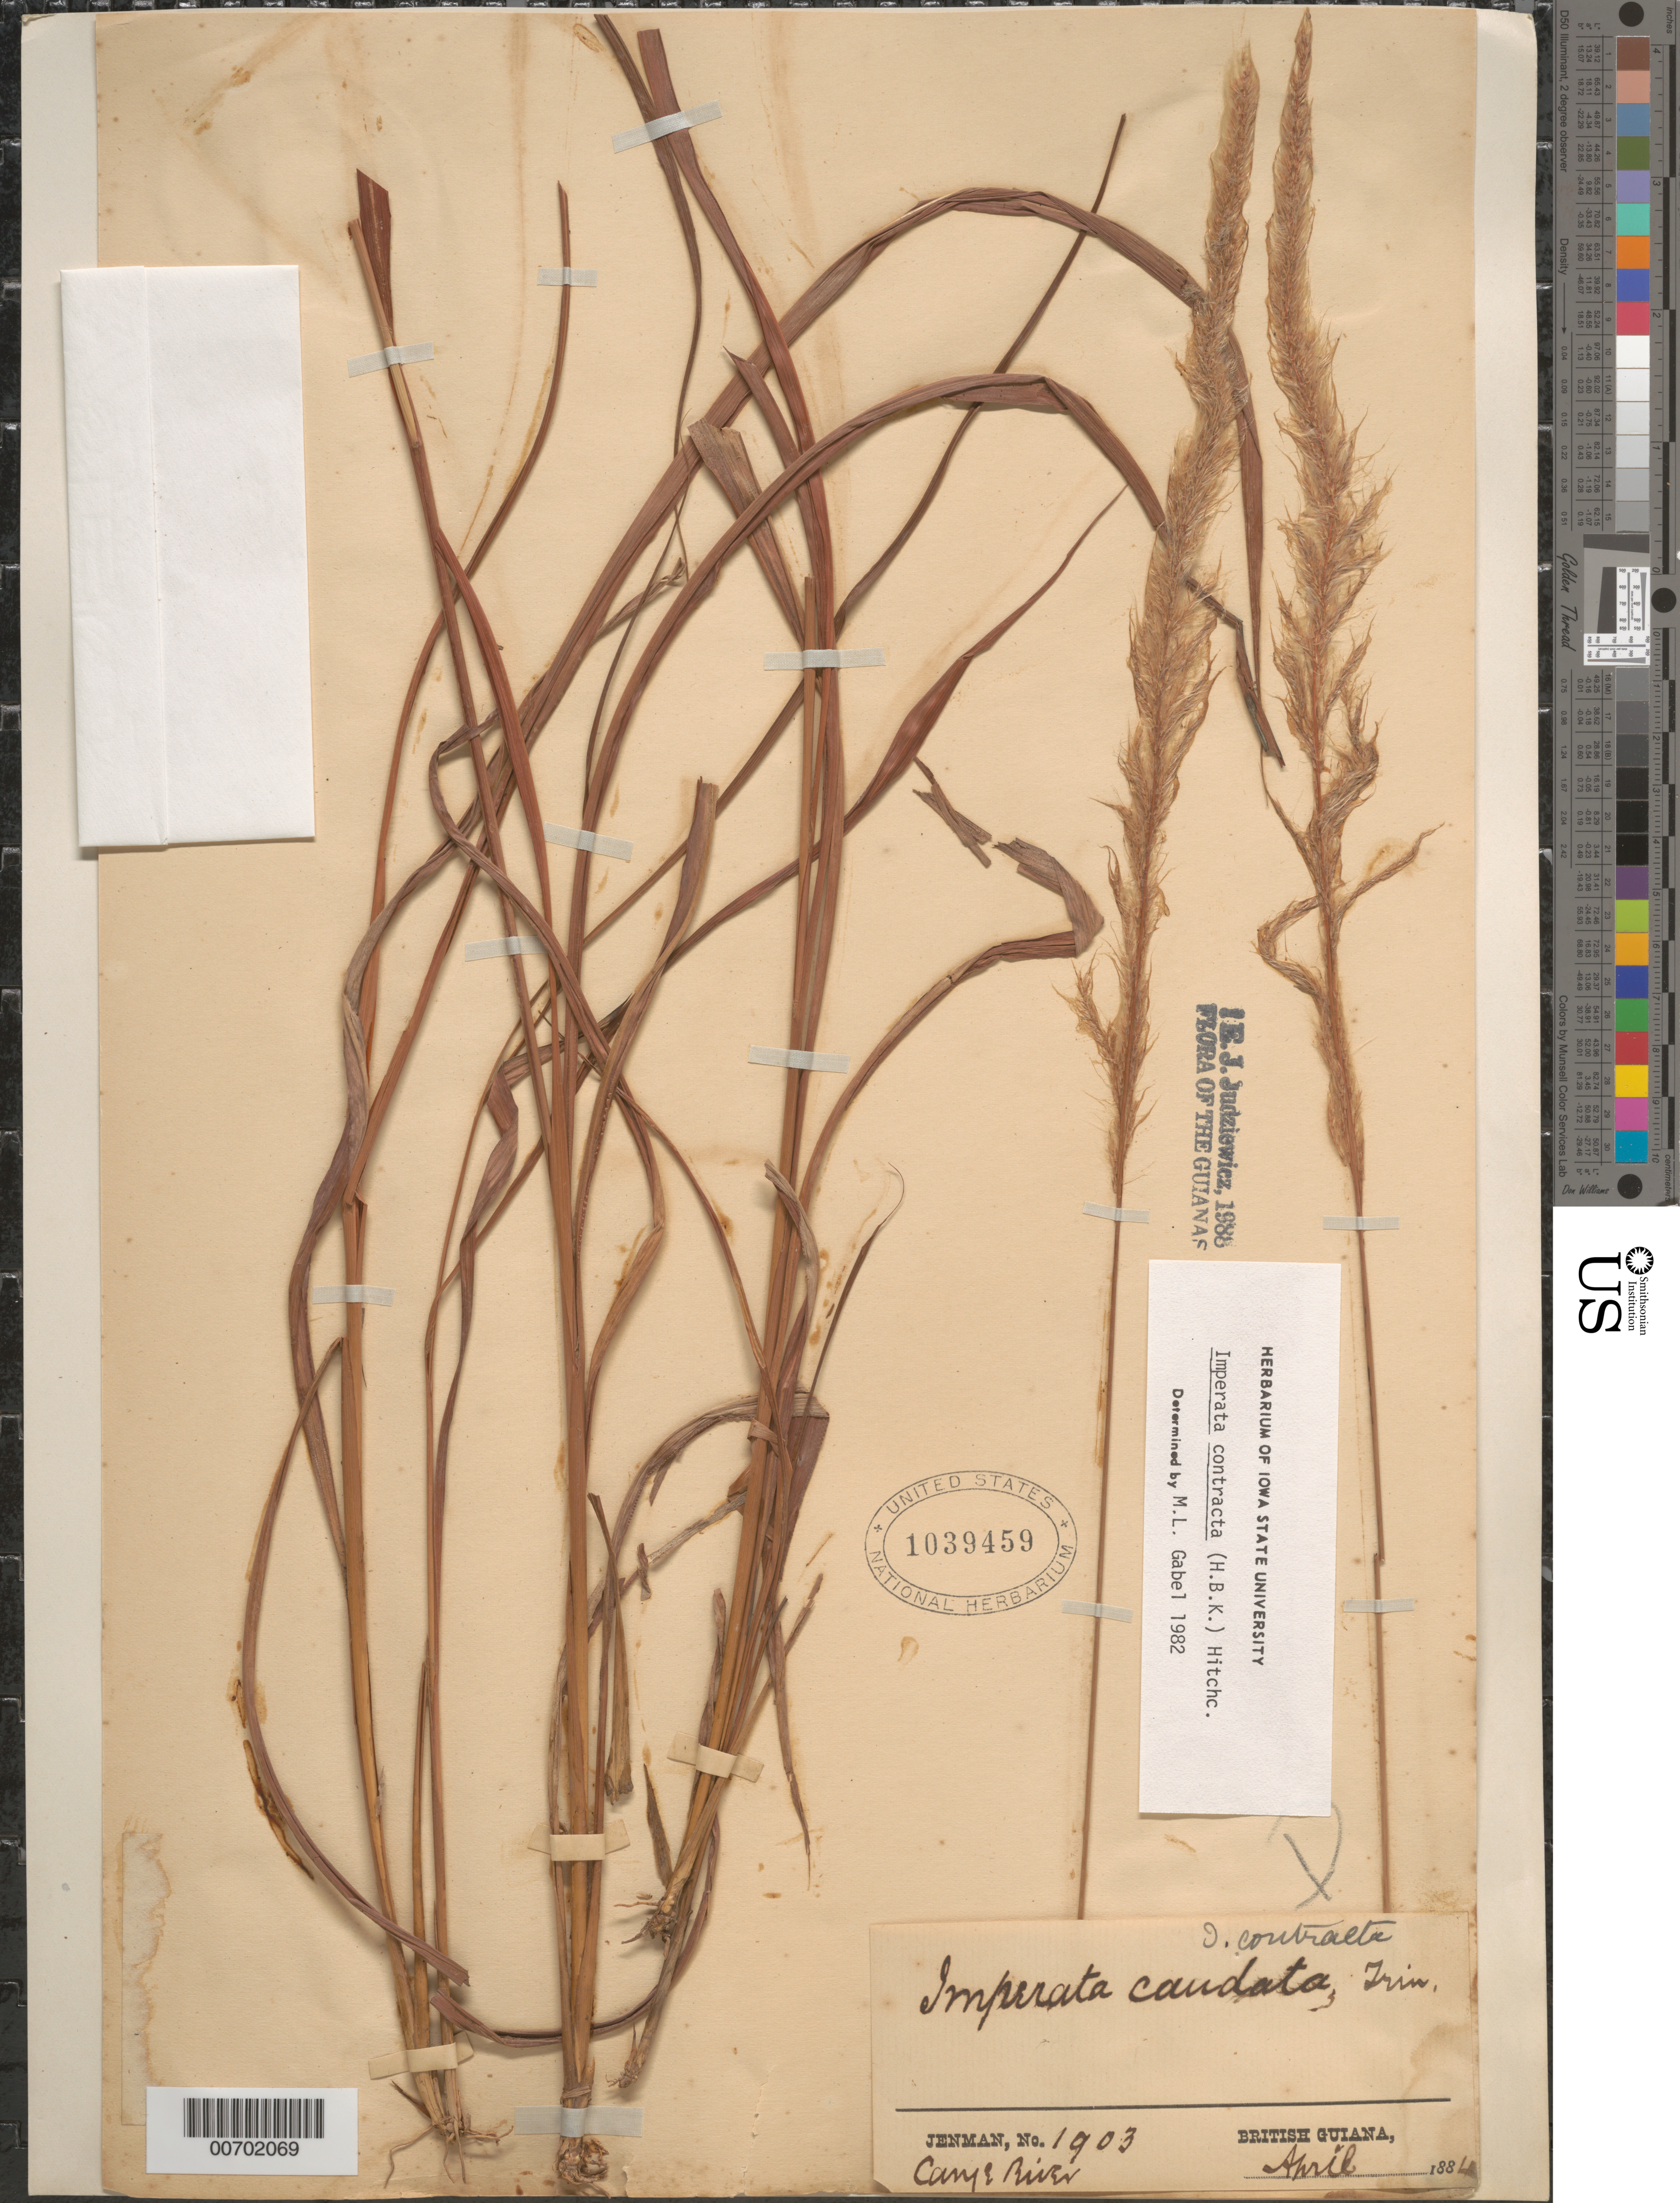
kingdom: Plantae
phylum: Tracheophyta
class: Liliopsida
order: Poales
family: Poaceae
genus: Imperata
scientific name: Imperata contracta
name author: (Kunth) Hitchc.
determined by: Gabel, M. L.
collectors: G. S. Jenman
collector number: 1903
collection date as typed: April 1884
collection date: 1884-04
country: Guyana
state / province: Mahaica-Berbice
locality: Canje River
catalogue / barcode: US 1039459